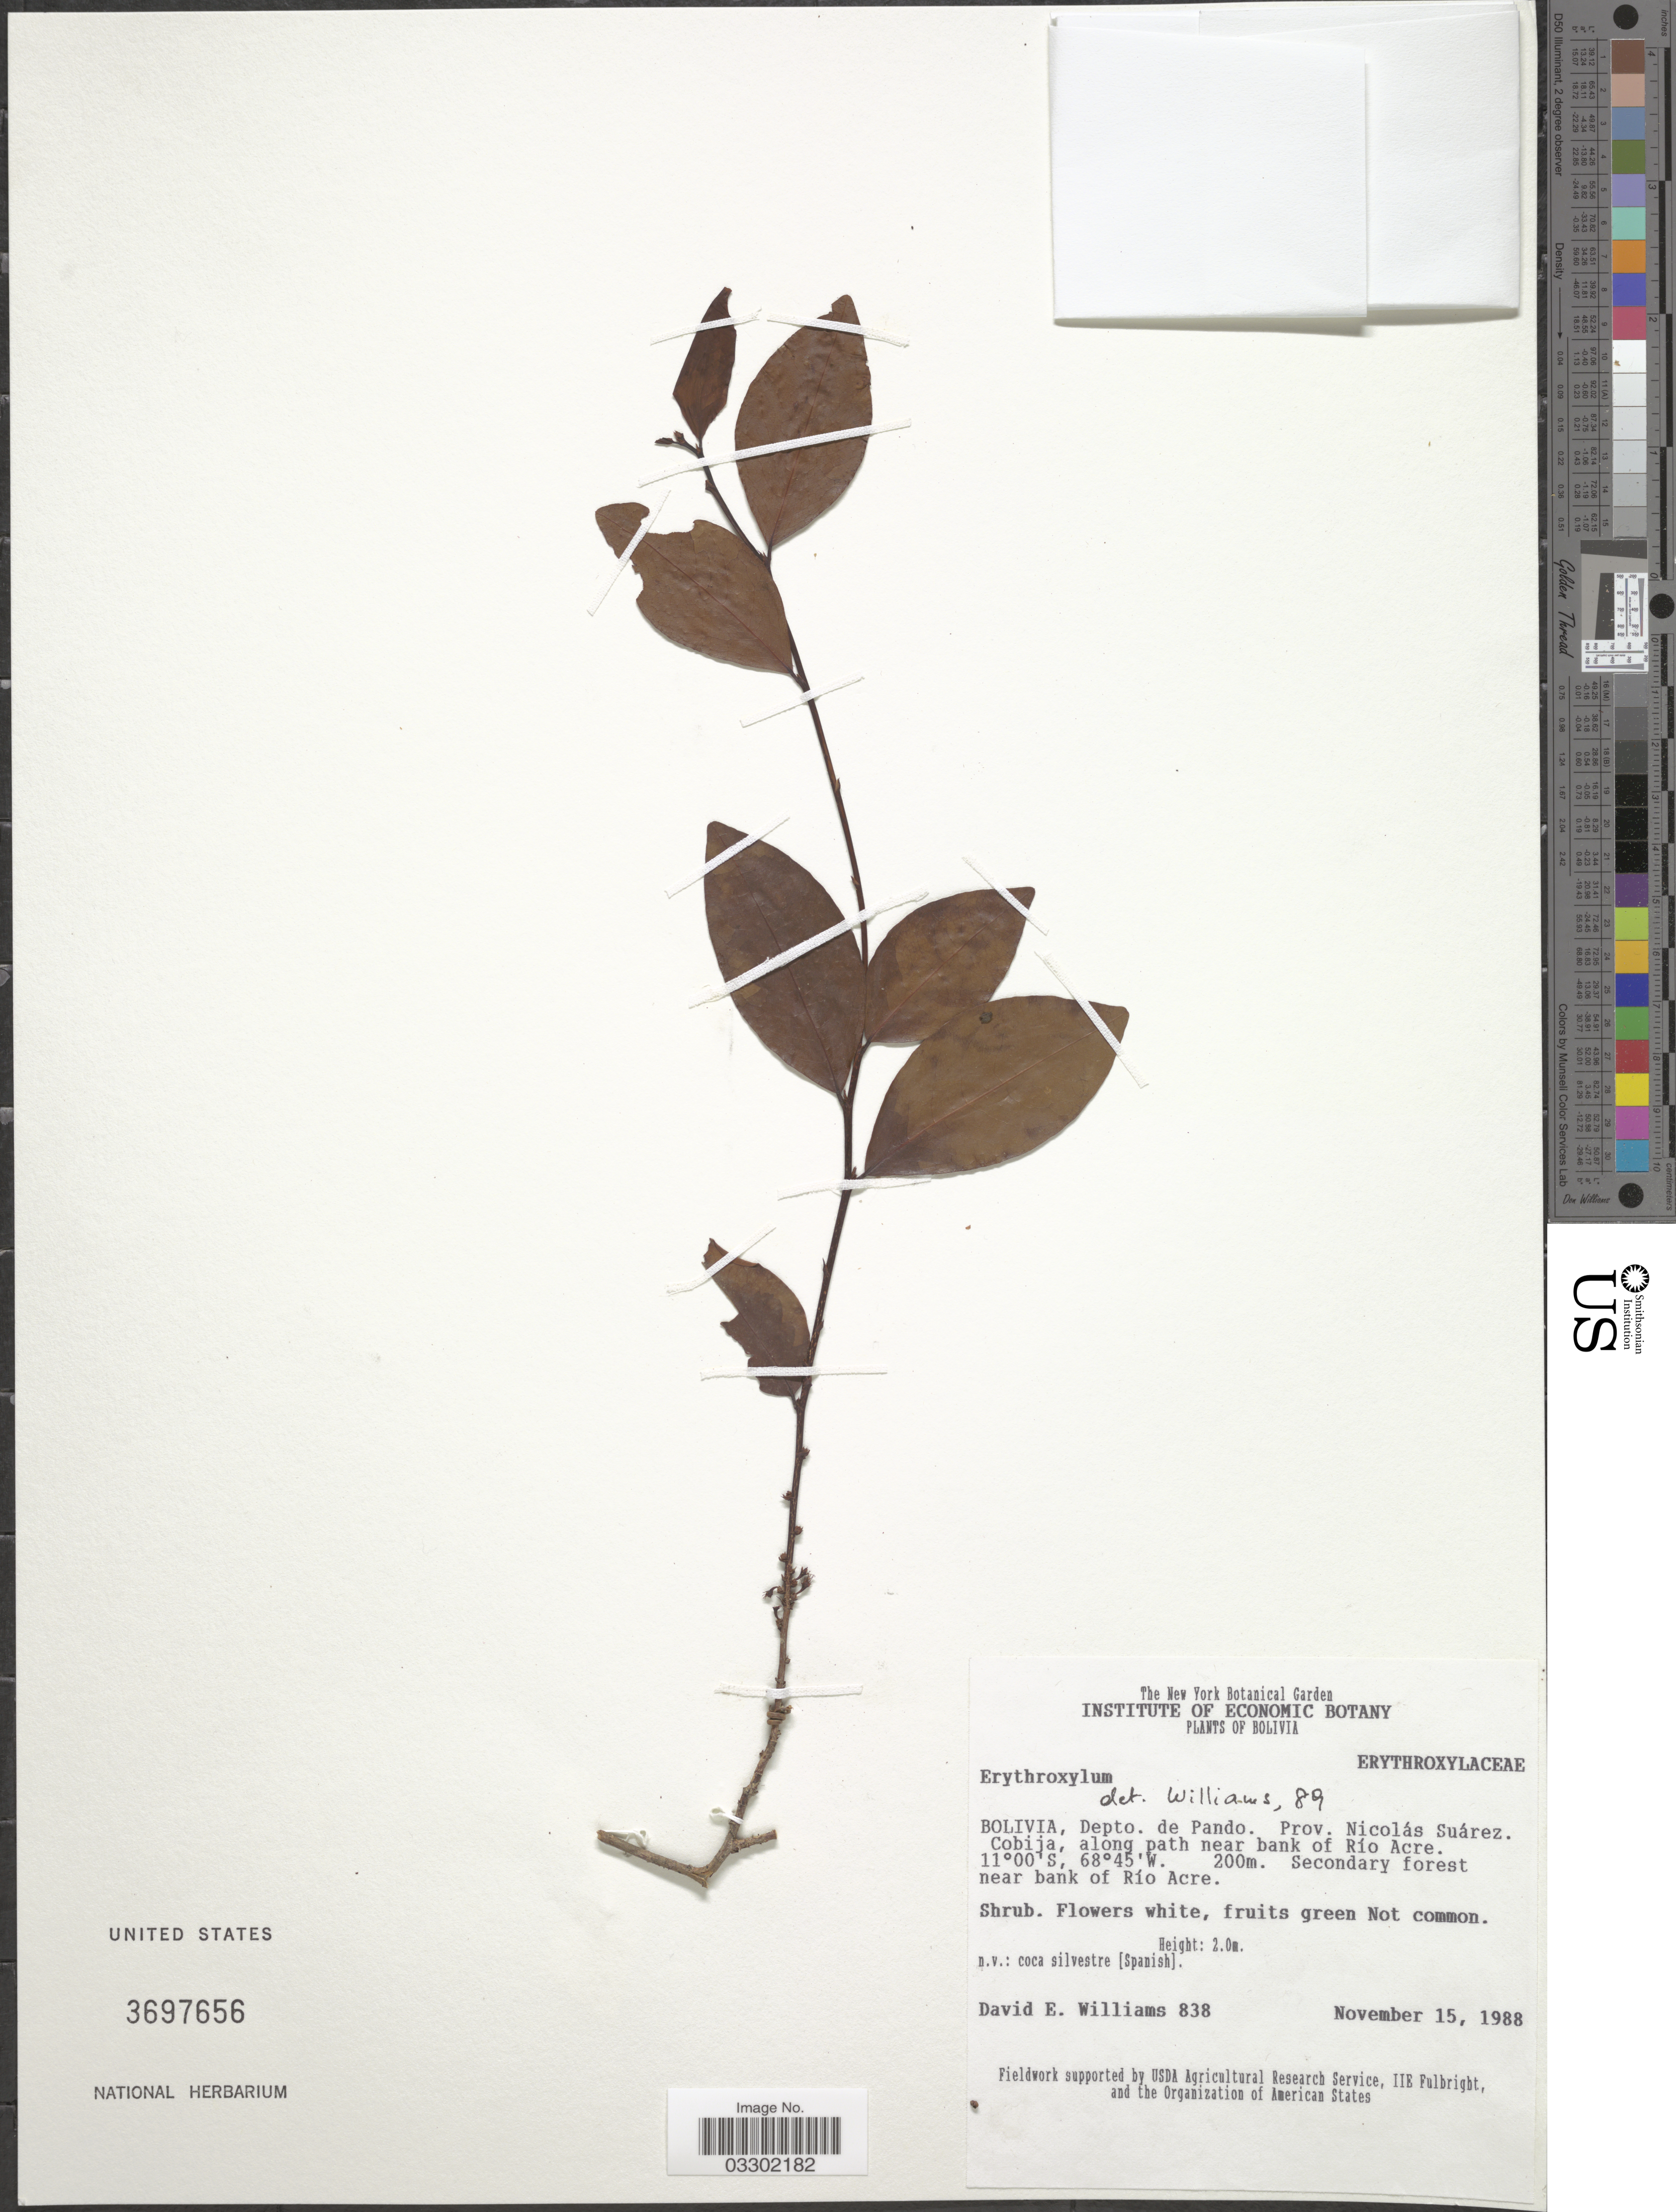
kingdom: Plantae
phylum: Tracheophyta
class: Magnoliopsida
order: Malpighiales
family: Erythroxylaceae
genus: Erythroxylum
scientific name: Erythroxylum sp.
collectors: D. E. Williams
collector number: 838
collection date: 1988-11-15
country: Bolivia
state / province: Pando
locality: Depto. de Pando. Prov. Nicolás Suárez. Cobija, along path near bank of Río Acre. Secondary forest near bank of Río Acre.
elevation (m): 200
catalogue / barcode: US 3697656